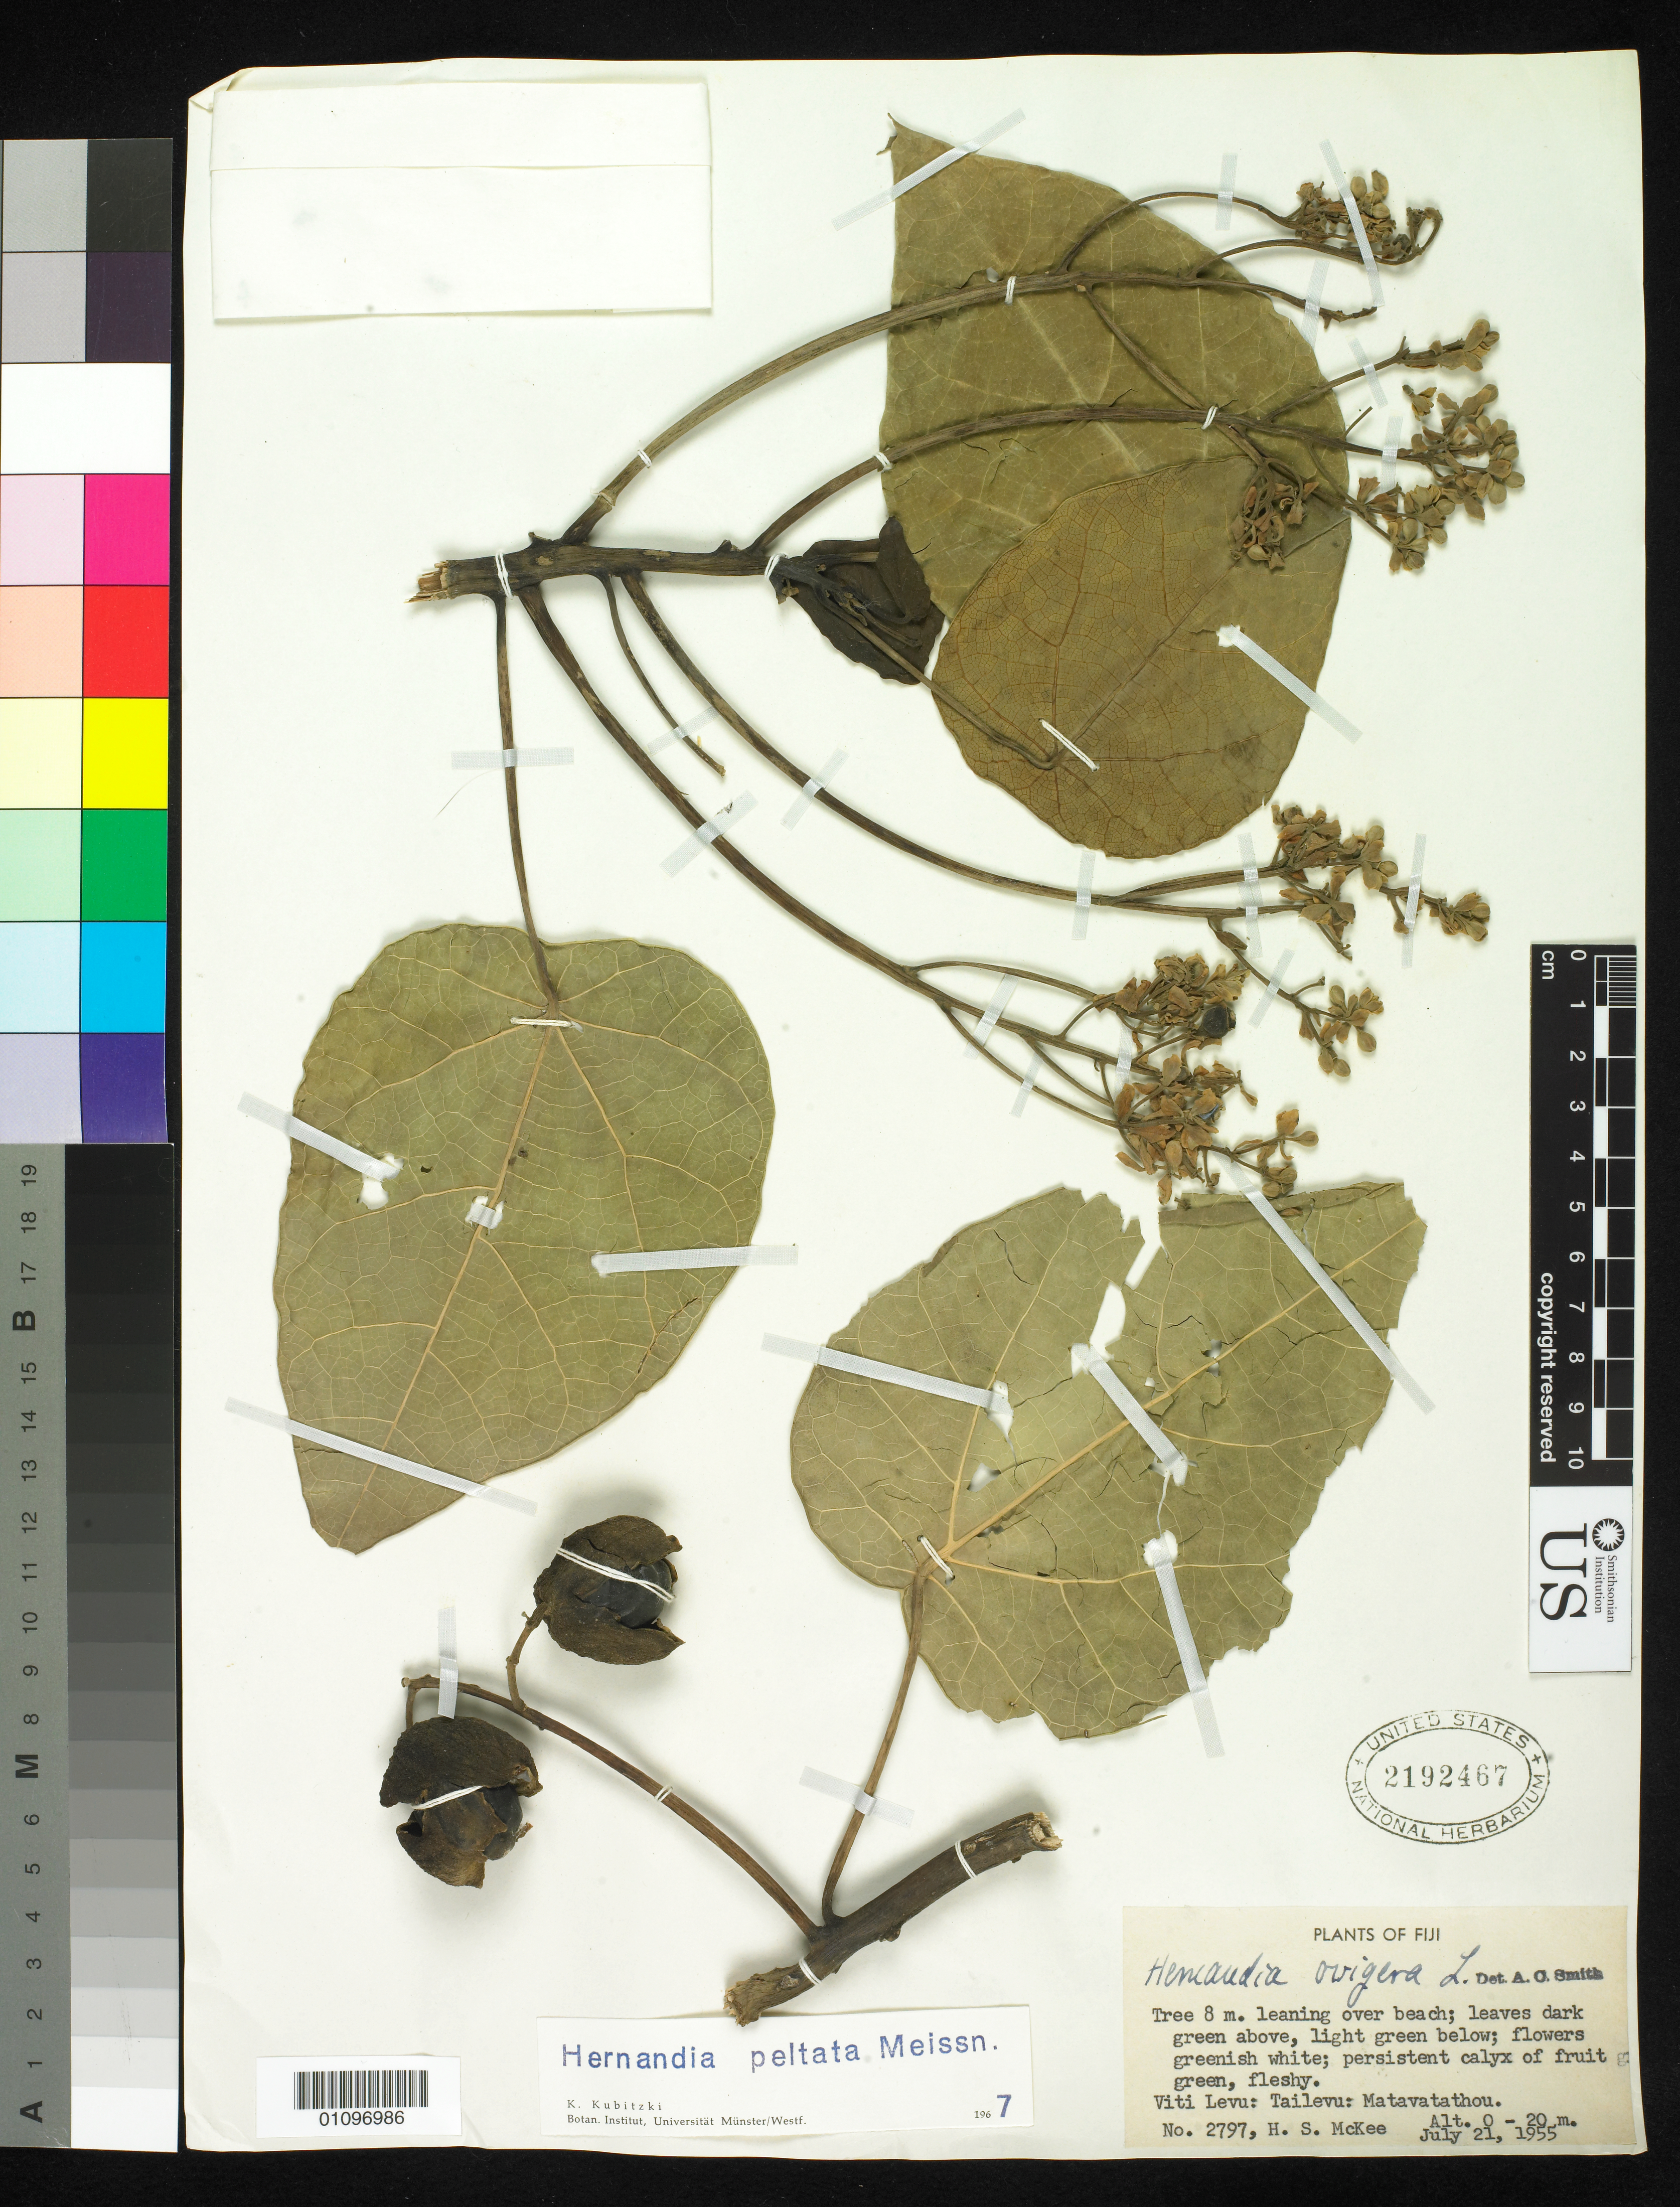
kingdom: Plantae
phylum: Tracheophyta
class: Magnoliopsida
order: Laurales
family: Hernandiaceae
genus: Hernandia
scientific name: Hernandia nymphaeifolia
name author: (C. Presl) Kubitzki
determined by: Strong, M. T., (US), Smithsonian Institution - National Museum of Natural History (UNITED STATES)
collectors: H. S. McKee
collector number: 2797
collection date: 1955-07-21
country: Fiji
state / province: Tailevu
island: Viti Levu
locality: Matavatathou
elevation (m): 0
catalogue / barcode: US 2192467